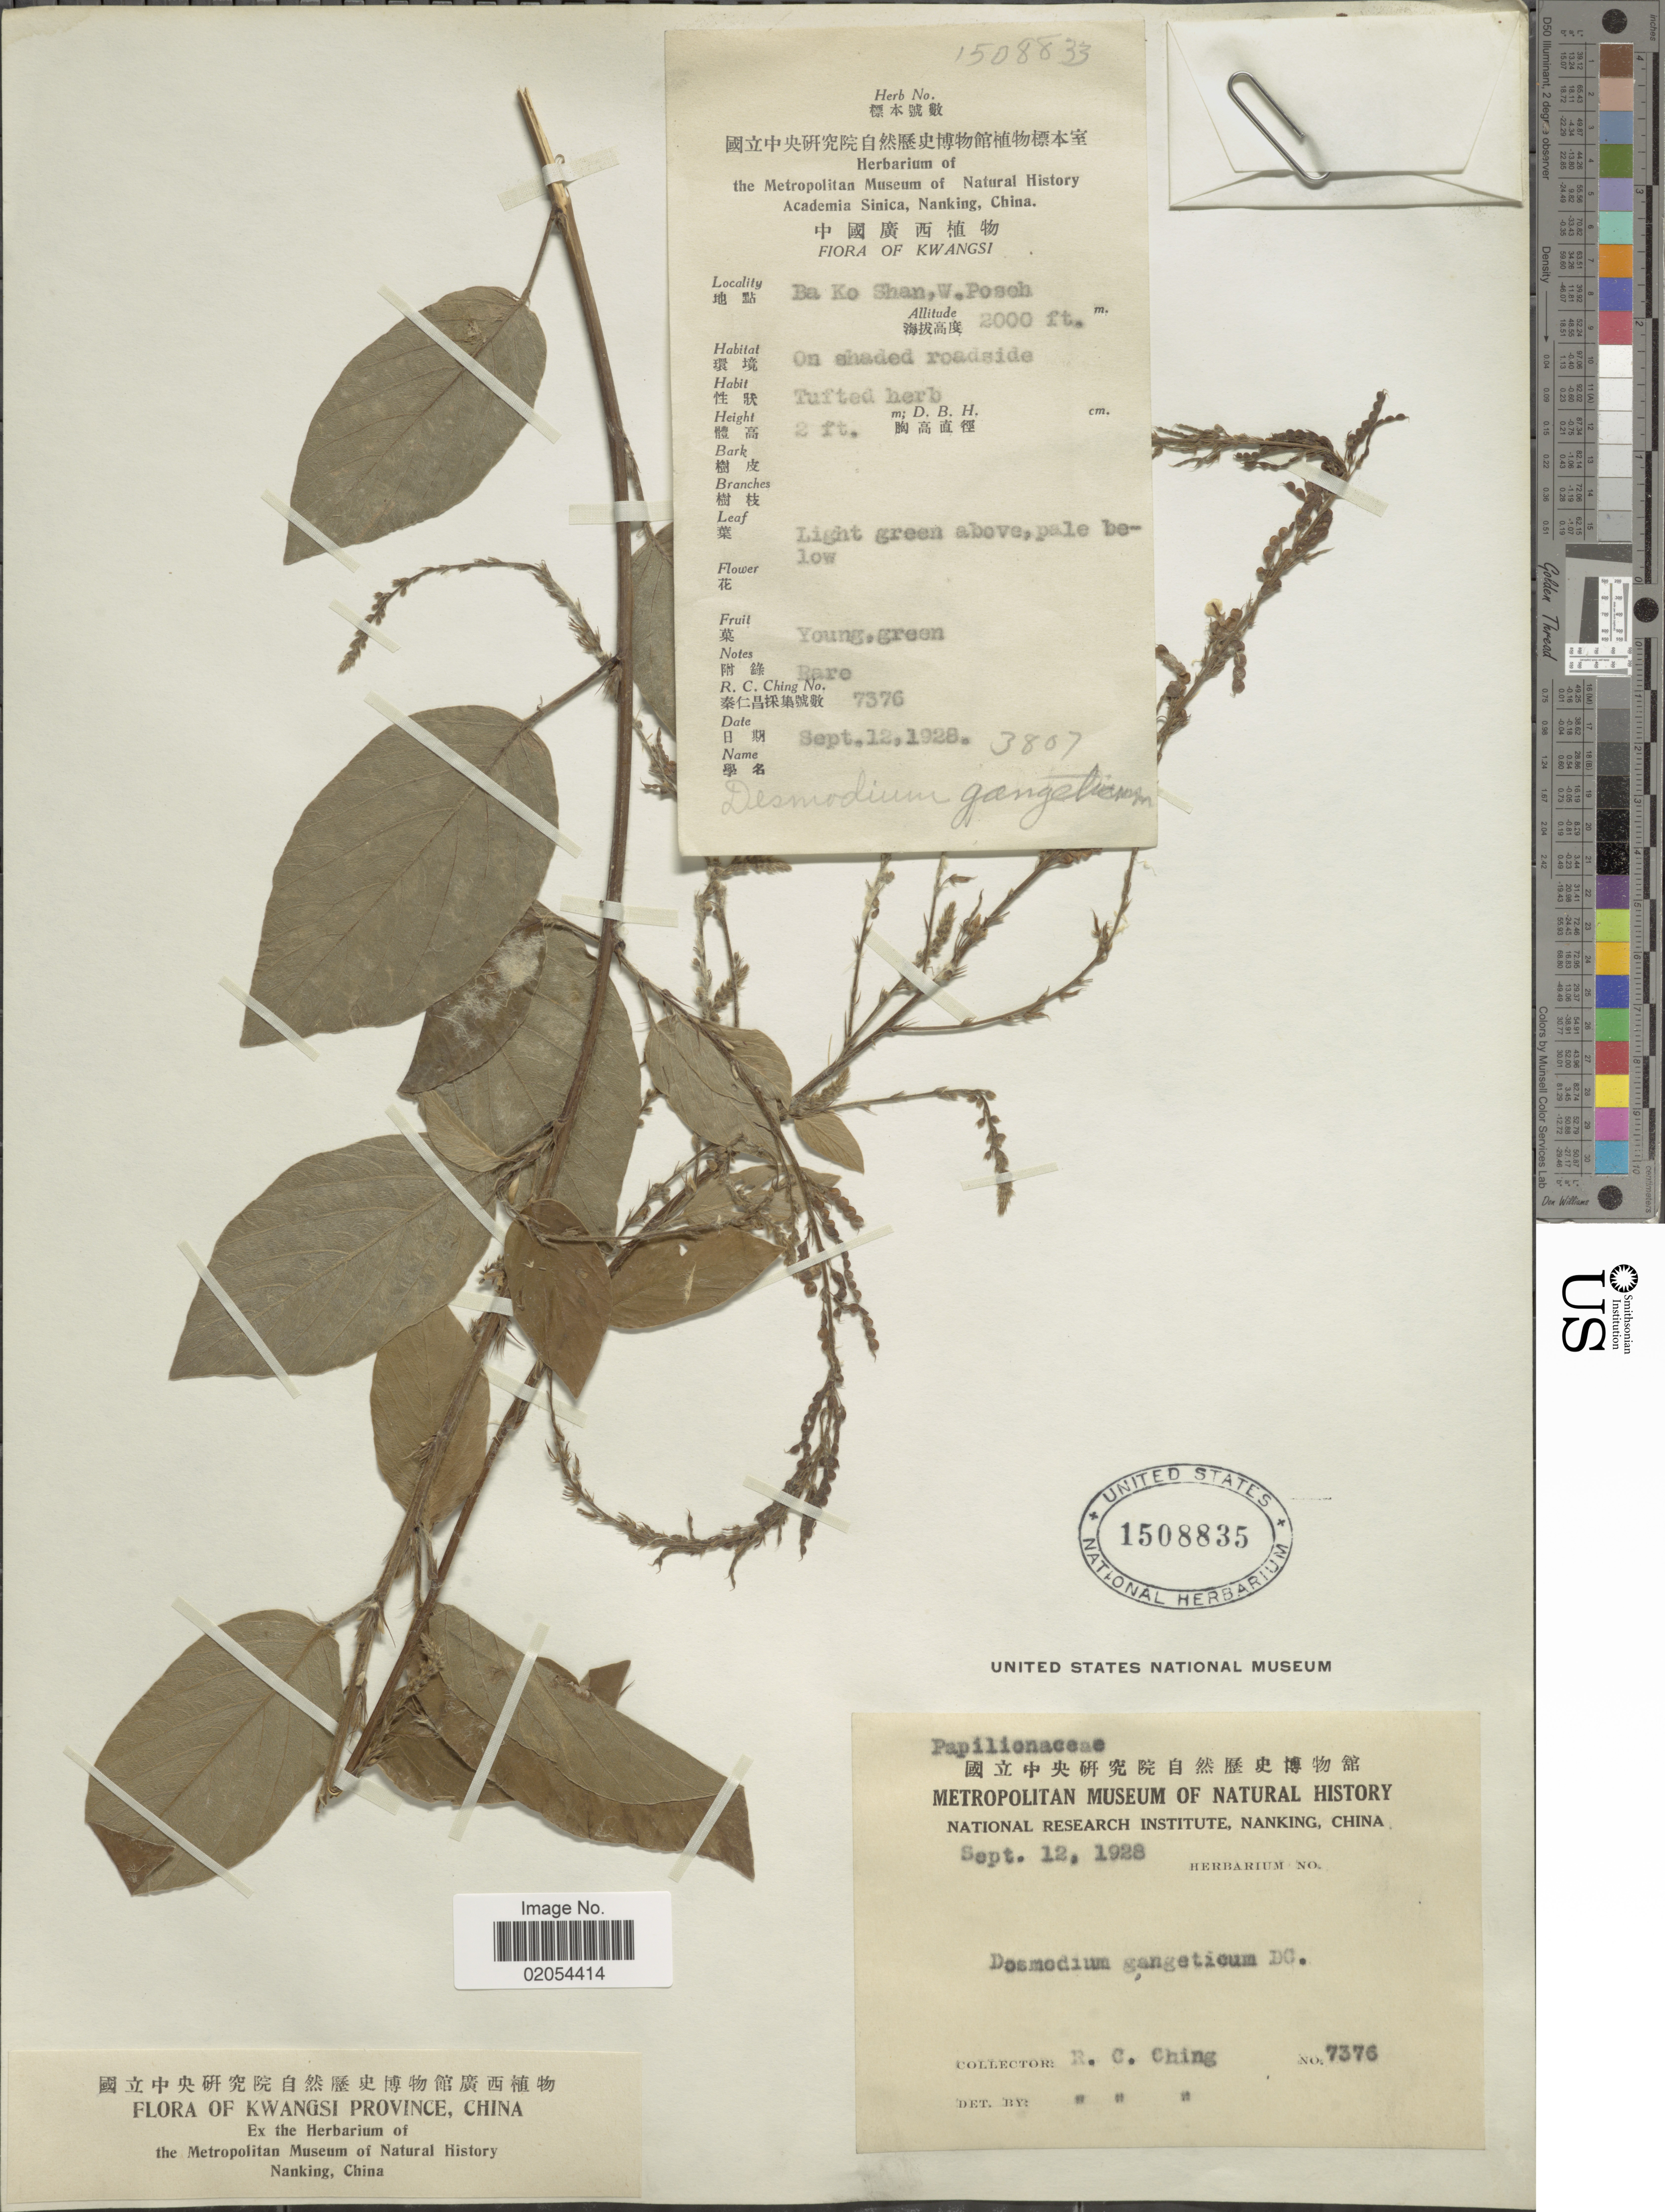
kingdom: Plantae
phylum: Tracheophyta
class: Magnoliopsida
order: Fabales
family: Fabaceae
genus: Pleurolobus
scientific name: Pleurolobus gangeticus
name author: (L.) J. St.-Hil. ex H. Ohashi & K. Ohashi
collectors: R. C. Ching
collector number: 7376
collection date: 1928-09-12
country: China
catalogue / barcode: US 1508835